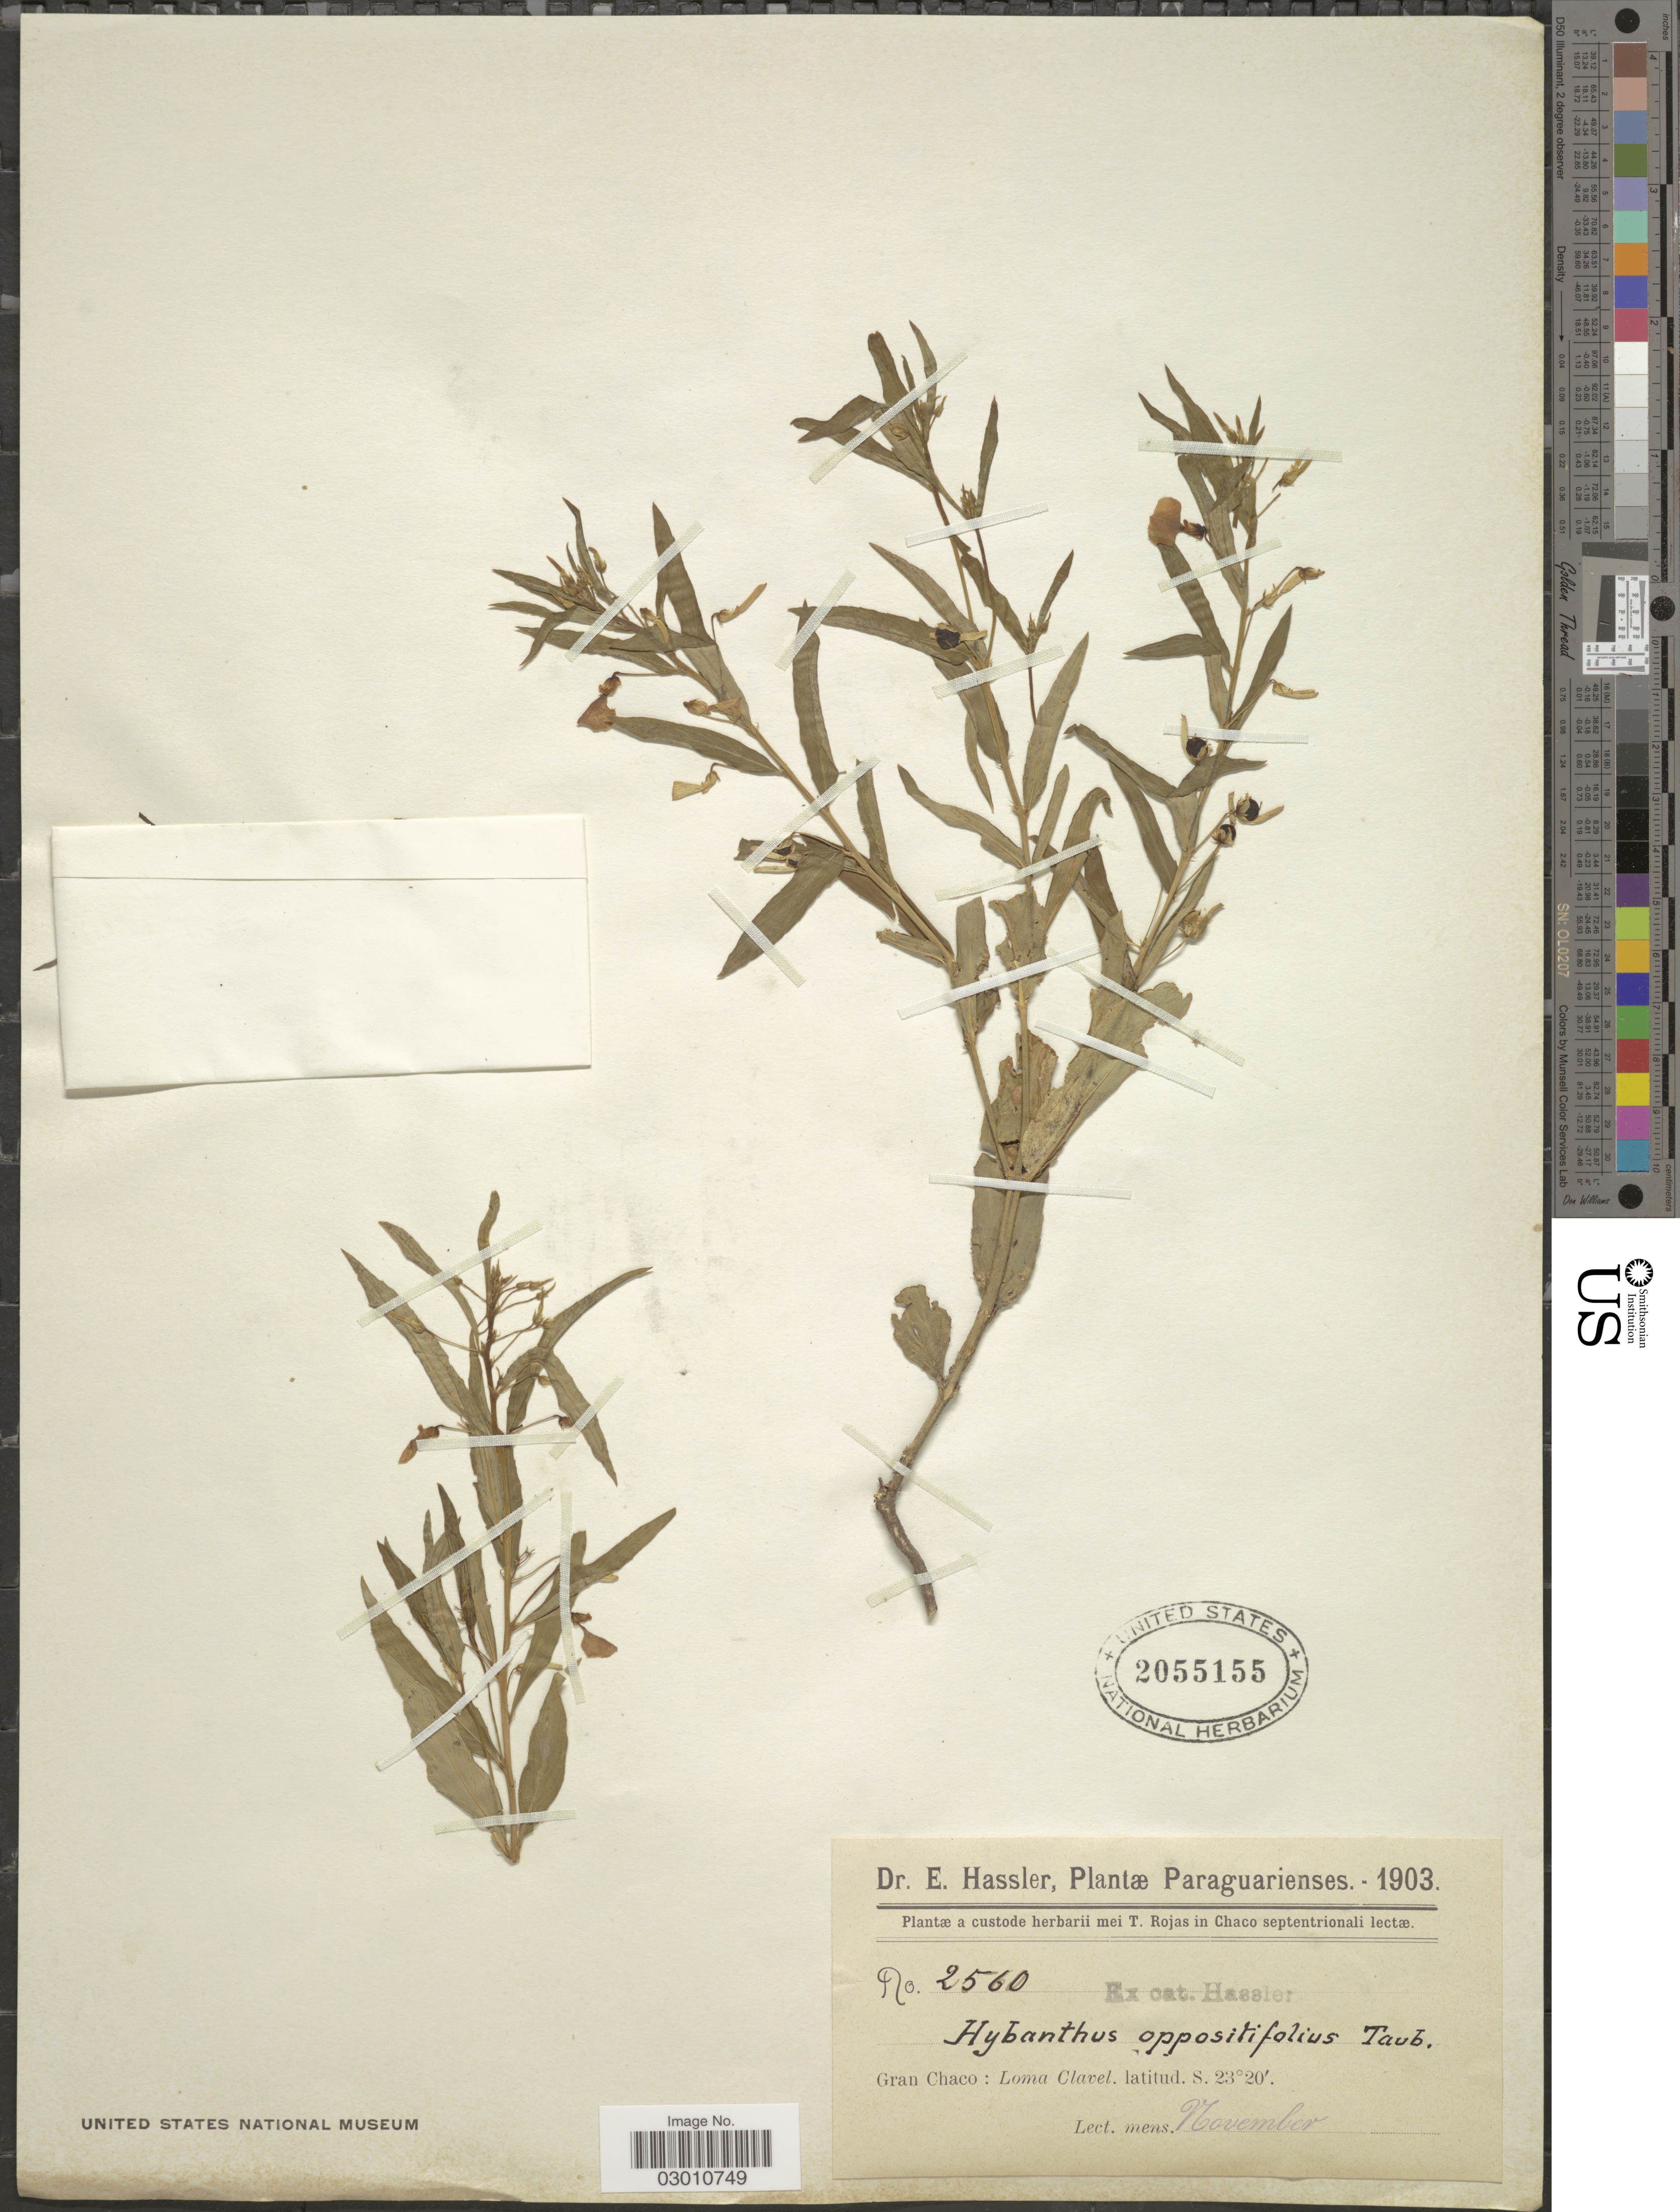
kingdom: Plantae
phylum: Tracheophyta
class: Magnoliopsida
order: Malpighiales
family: Violaceae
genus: Pombalia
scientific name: Pombalia oppositifolia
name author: (L.) Paula-Souza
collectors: E. Hassler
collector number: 2560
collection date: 1903-11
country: Paraguay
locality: Paraguarienses. Gran Chaco: Loma Clavel.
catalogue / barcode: US 2055155